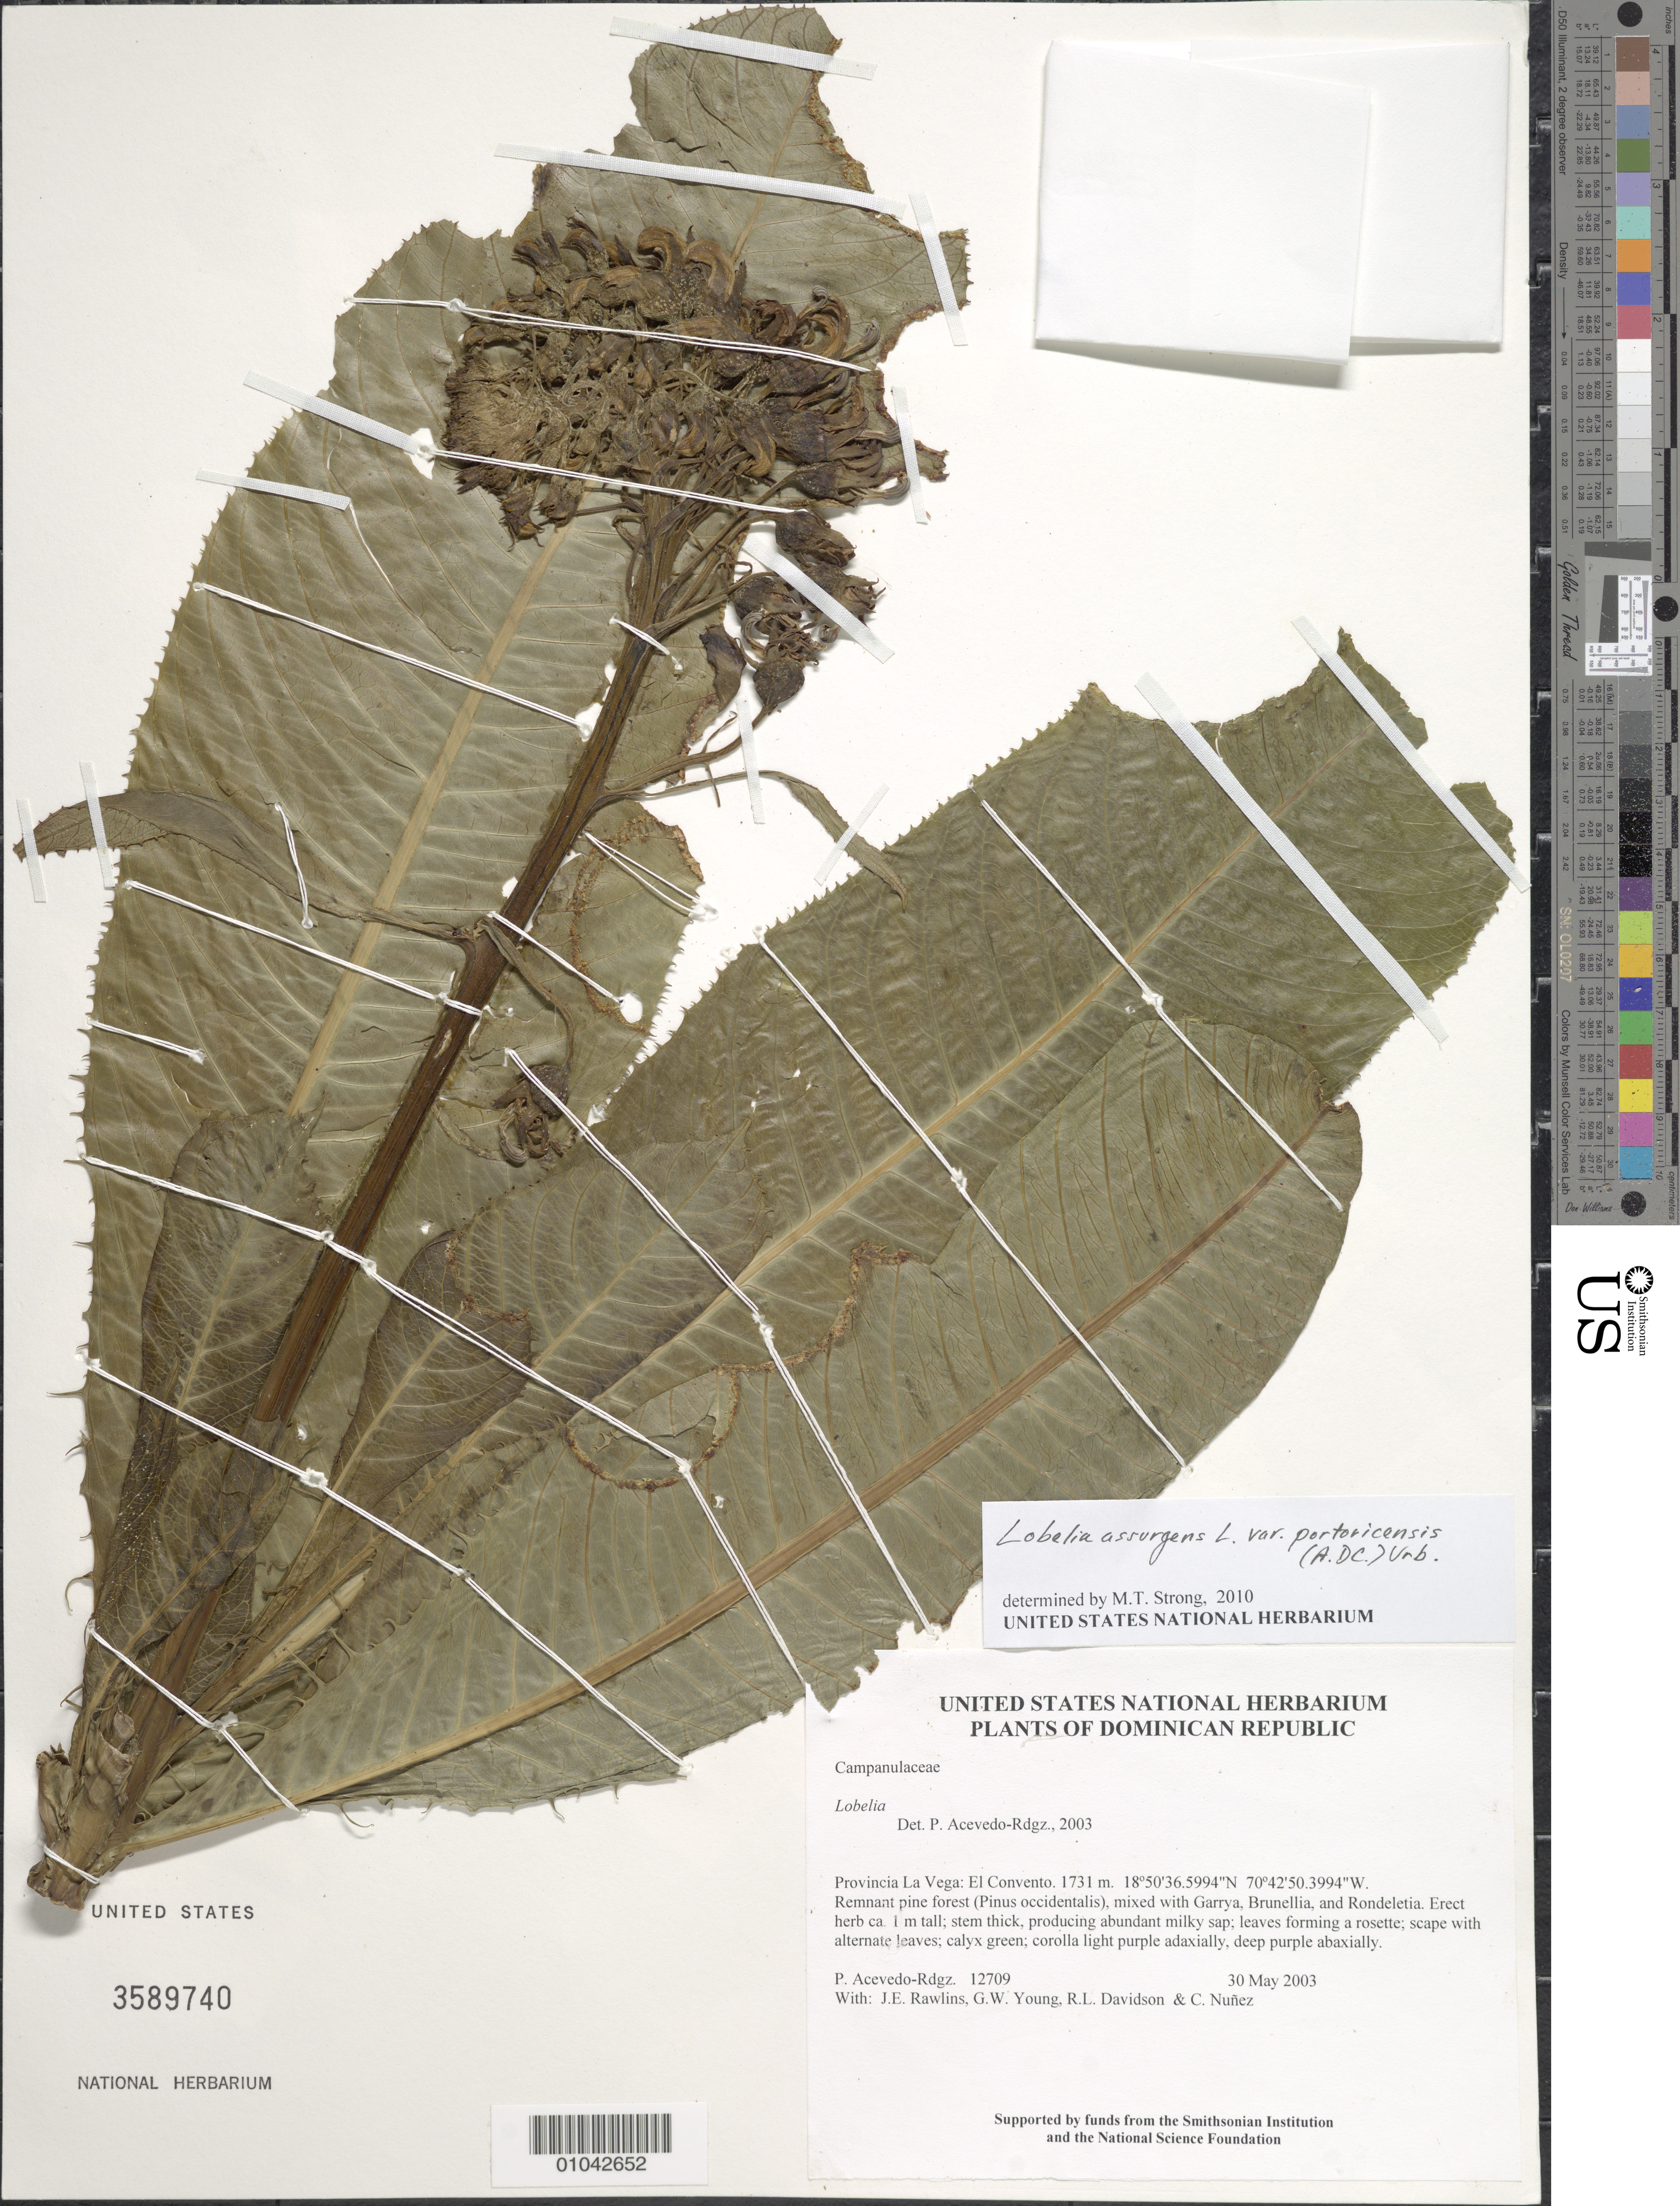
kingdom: Plantae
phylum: Tracheophyta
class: Magnoliopsida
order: Asterales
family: Campanulaceae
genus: Lobelia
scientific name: Lobelia assurgens var. portoricesis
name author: (A. DC.) Urb.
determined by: Strong, M. T., (US), Smithsonian Institution - National Museum of Natural History (UNITED STATES)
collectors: P. Acevedo-Rodr., J. Rawlins, G. Young, R. Davidson & C. Nunez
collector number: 12709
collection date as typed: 30 May 2003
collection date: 2003-05-30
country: Dominican Republic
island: Hispaniola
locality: Provincia La Vega: El Convento.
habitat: Remnant pine forest (Pinus occidentalis), mixed with Garrya, Brunellia, and Rondeletia.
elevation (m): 1731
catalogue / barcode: US 3589740